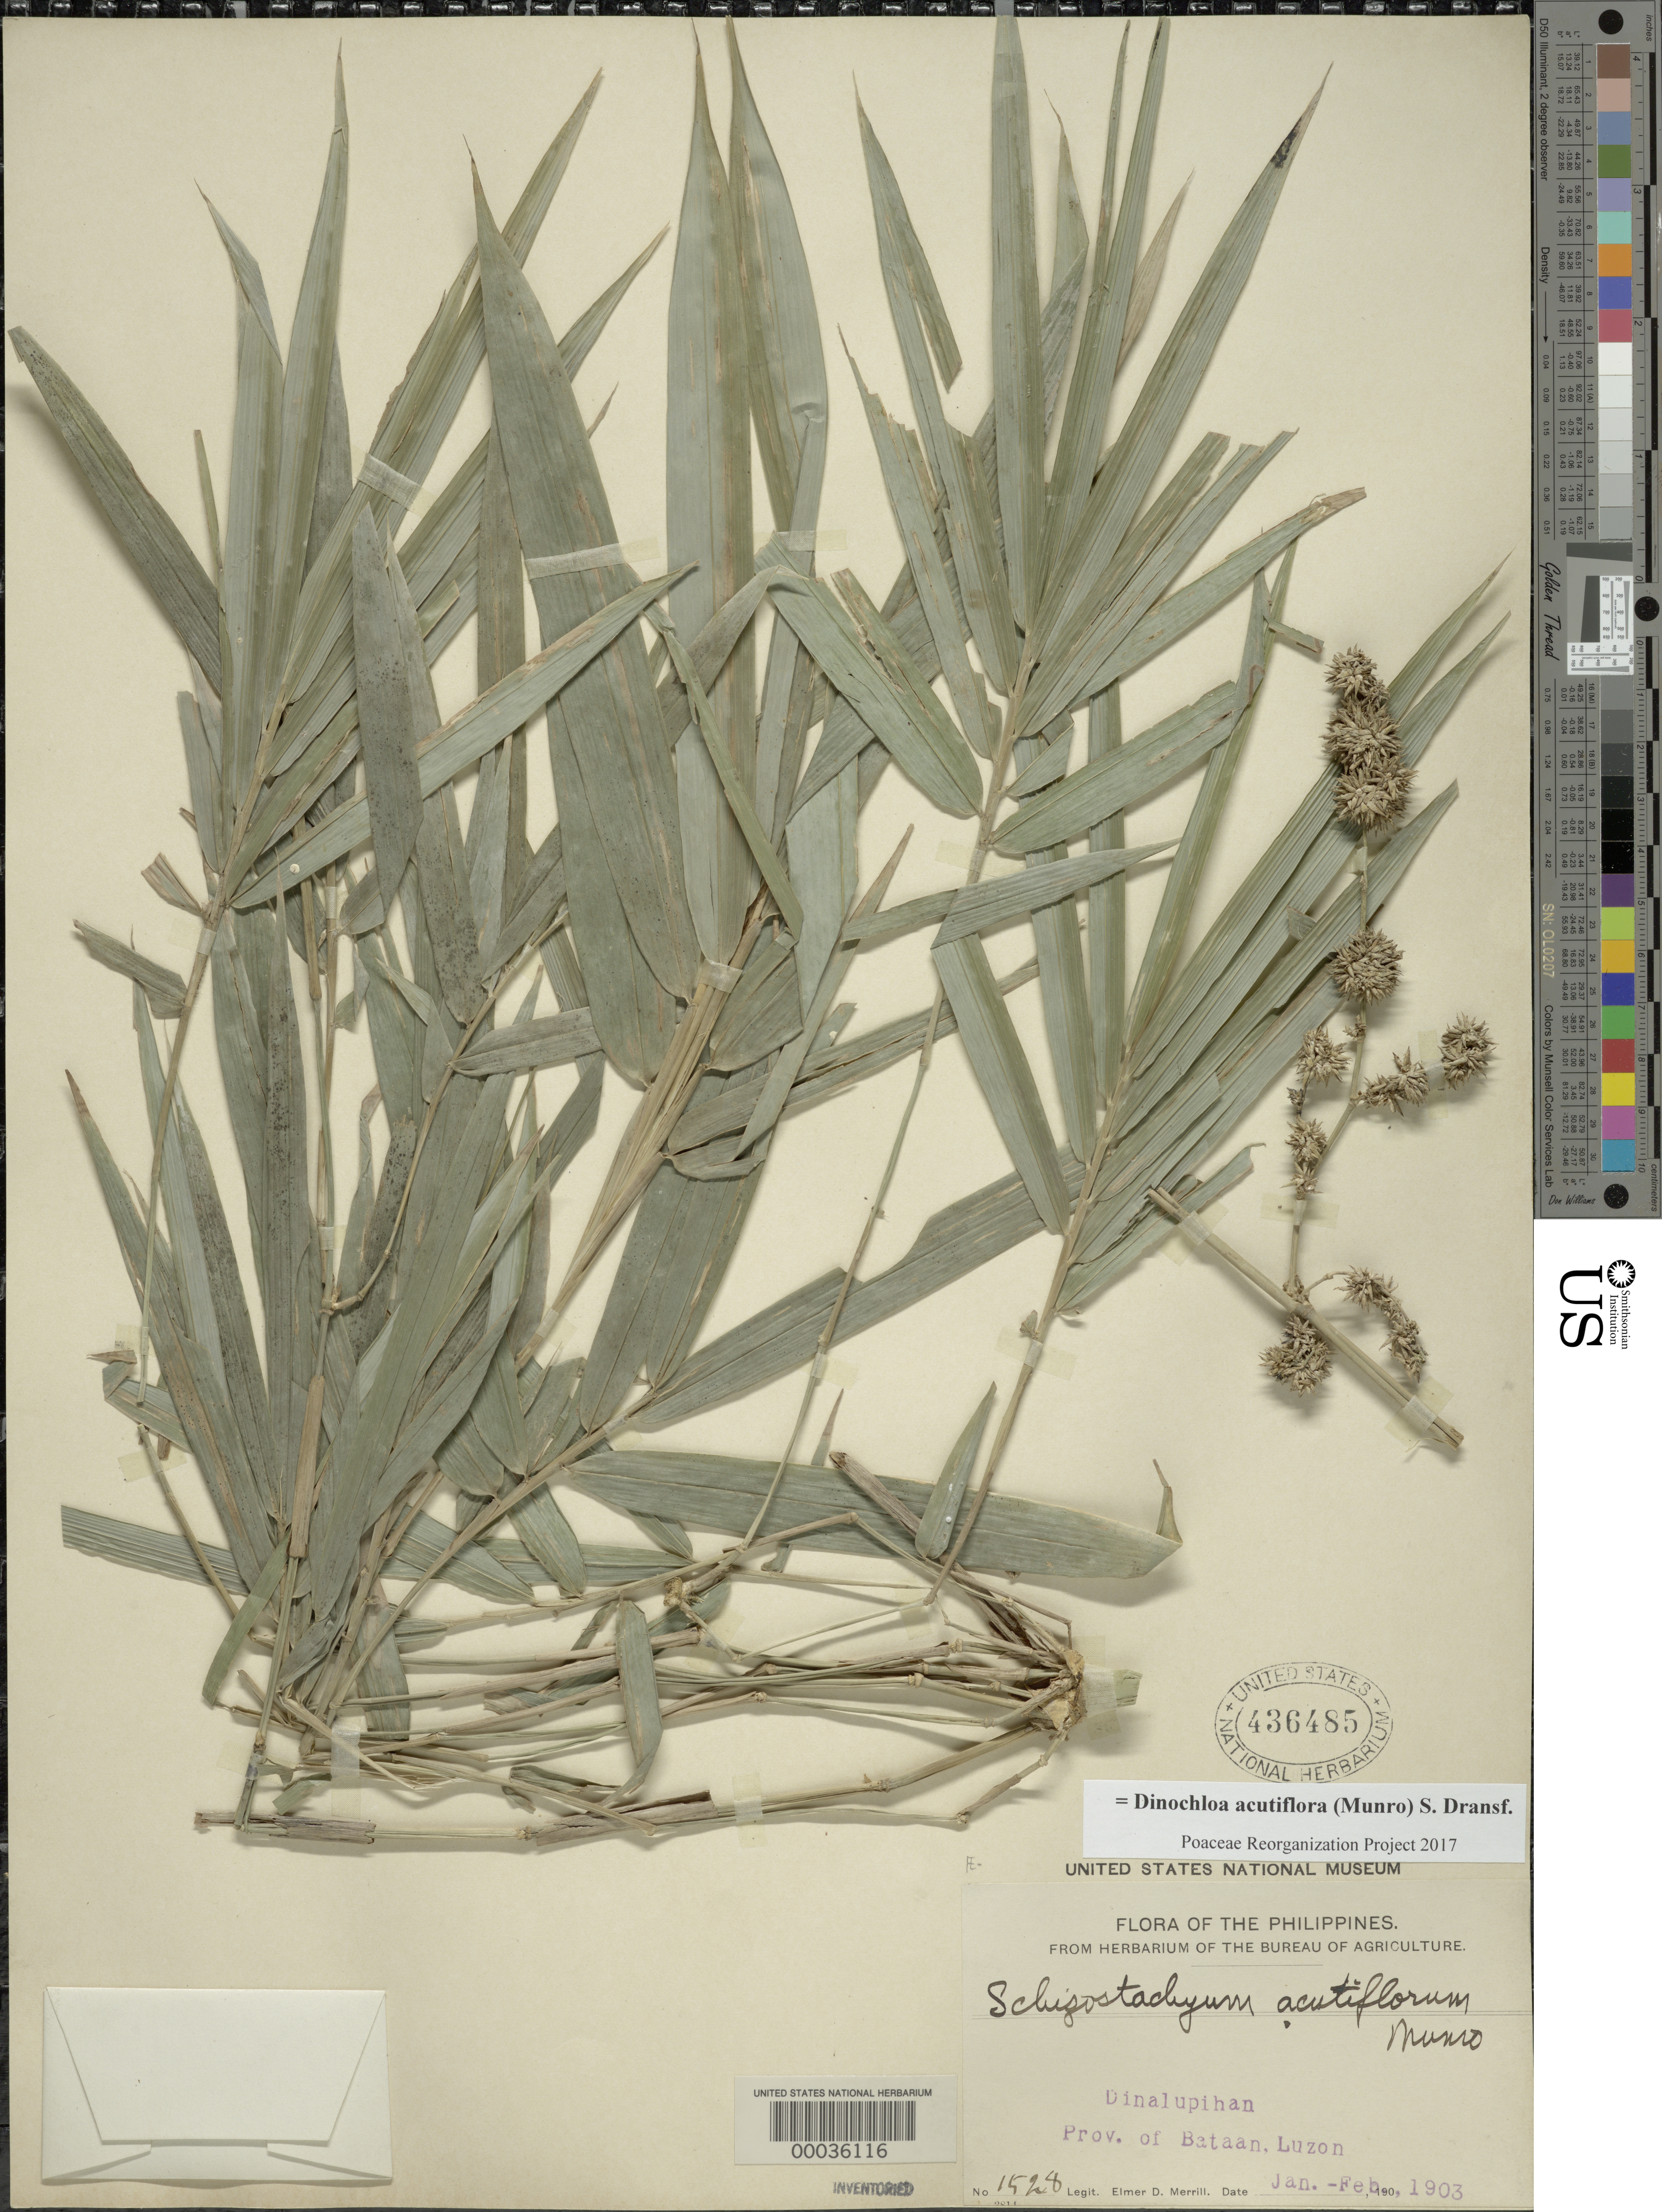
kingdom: Plantae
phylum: Tracheophyta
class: Liliopsida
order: Poales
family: Poaceae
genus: Dinochloa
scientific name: Dinochloa acutiflora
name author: (Munro) Soenarko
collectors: E. D. Merrill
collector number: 1528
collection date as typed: Jan 1903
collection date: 1903-01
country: Philippines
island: Luzon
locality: Dinalupihan, bataan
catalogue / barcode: US 436485